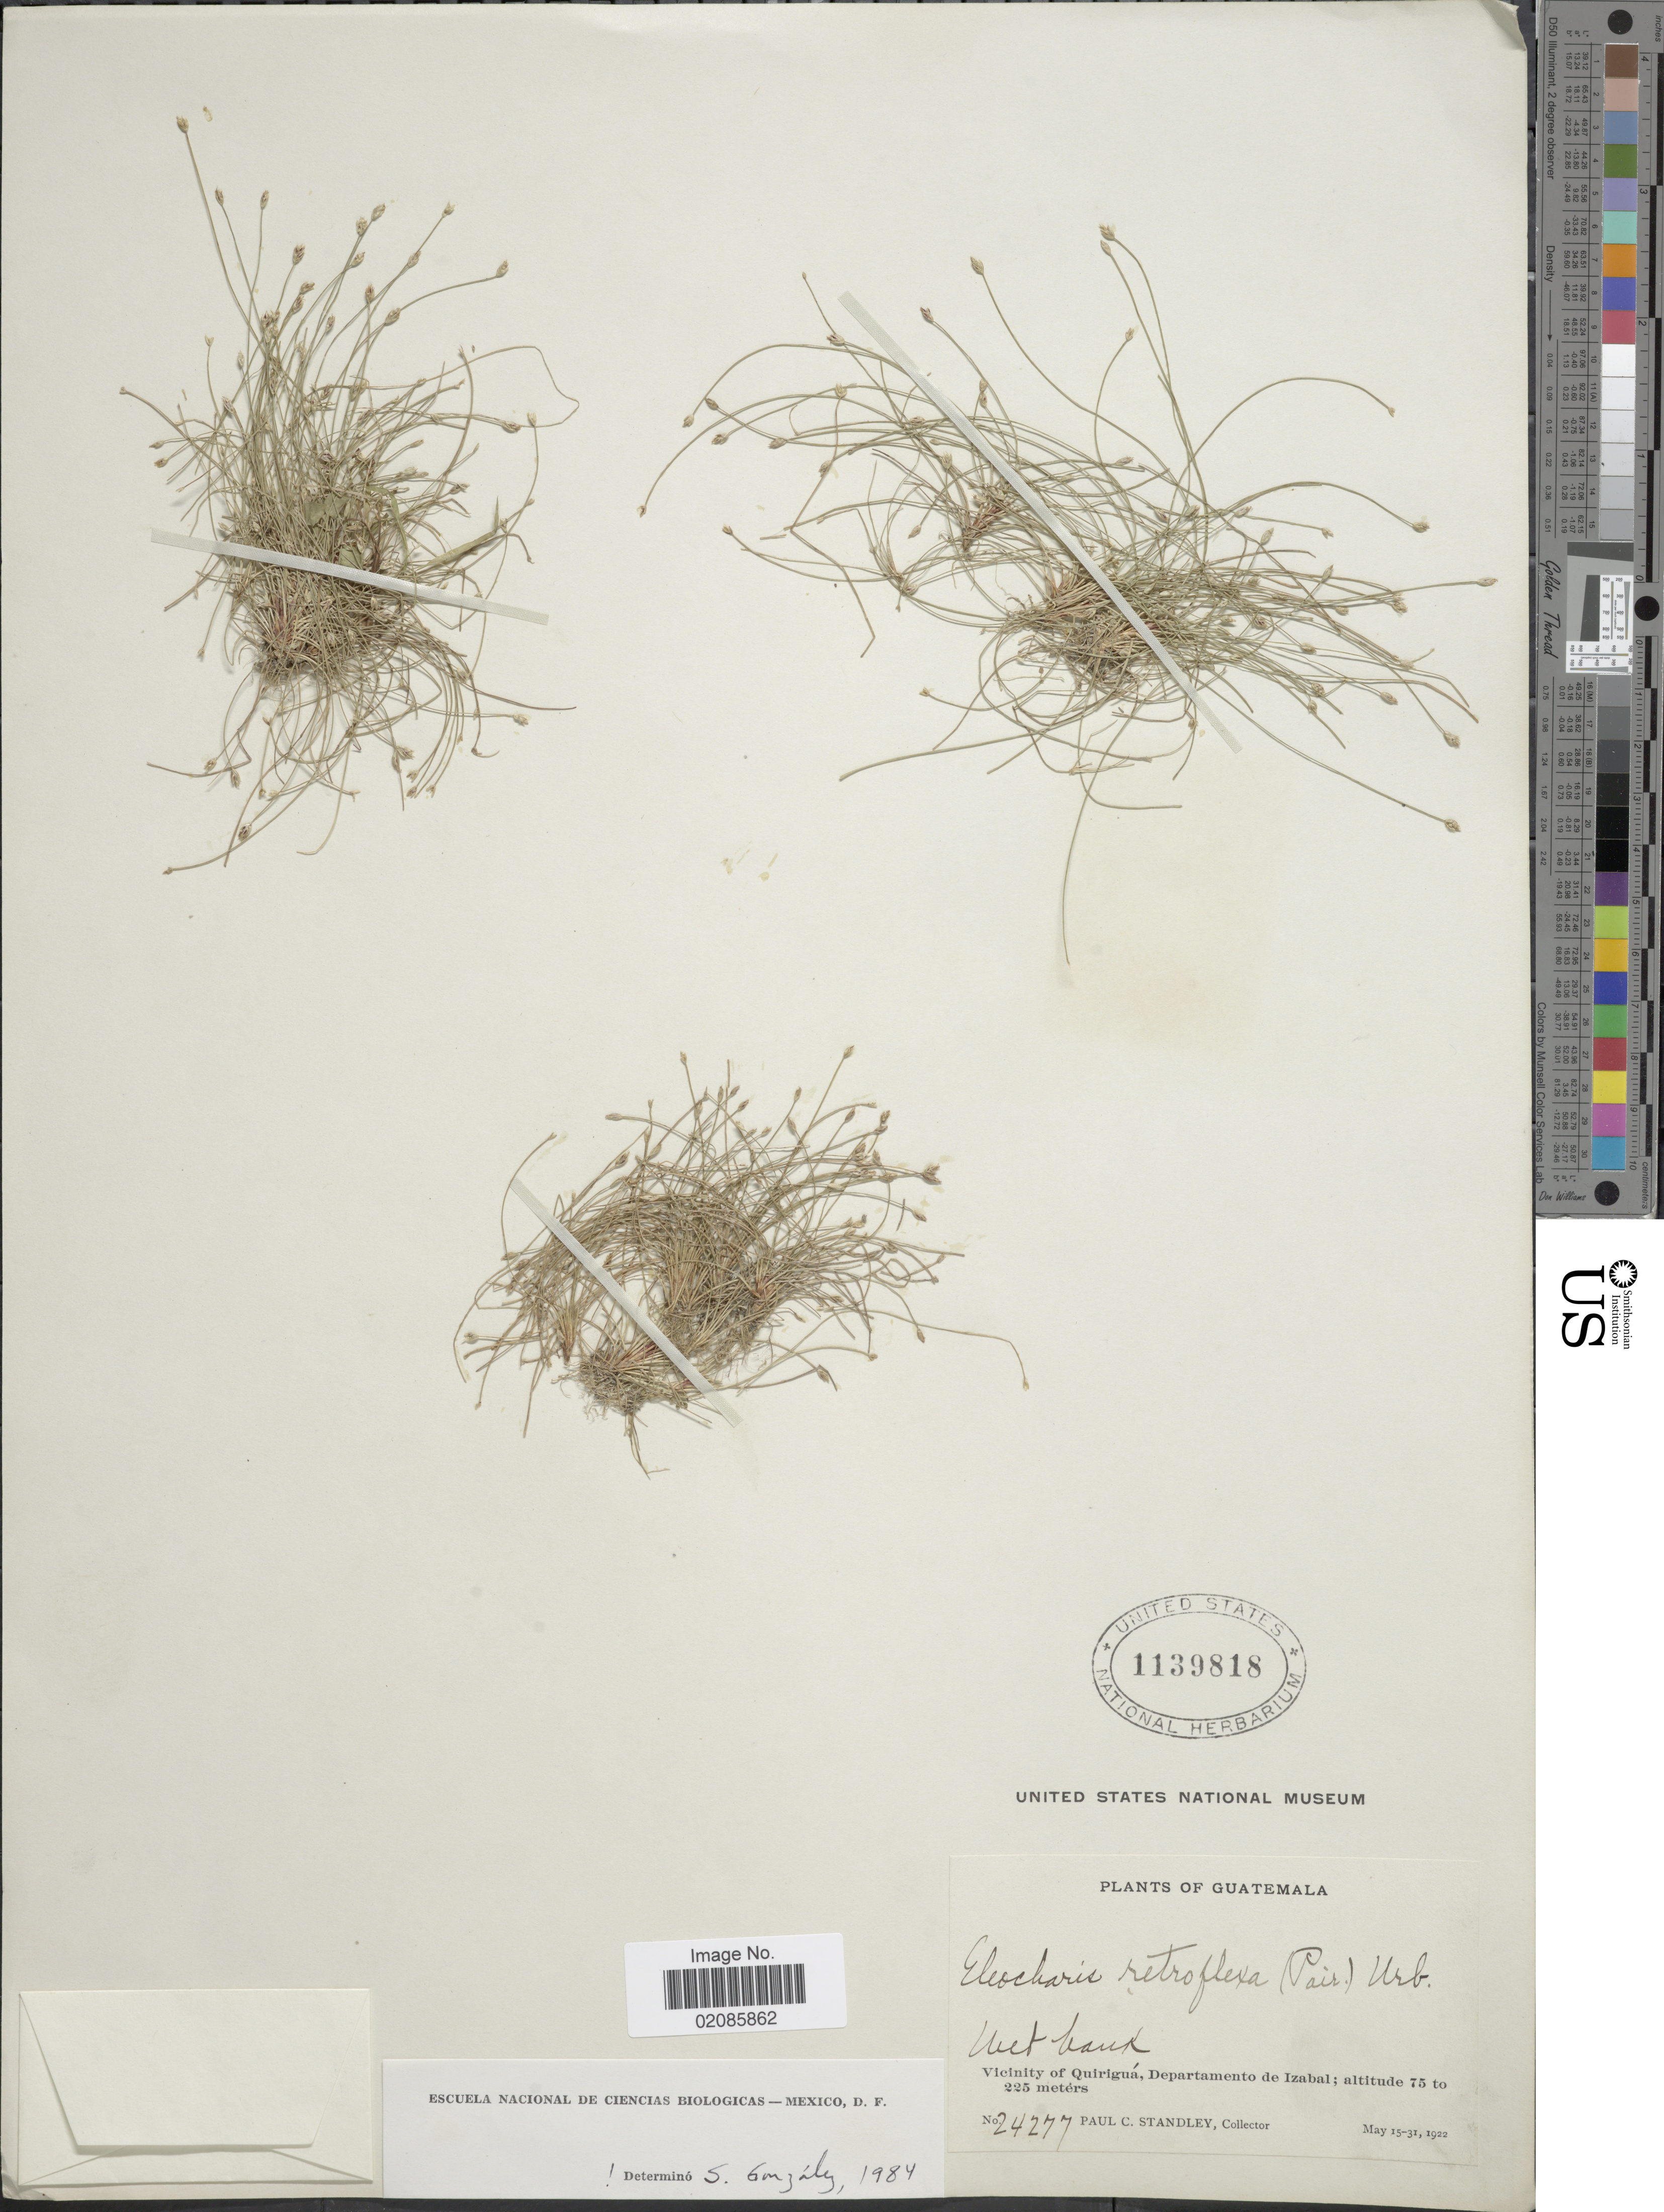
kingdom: Plantae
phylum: Tracheophyta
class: Liliopsida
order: Poales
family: Cyperaceae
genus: Eleocharis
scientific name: Eleocharis retroflexa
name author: (Poir.) Urb.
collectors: P. C. Standley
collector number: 24277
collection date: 1922-05-15/1922-05-31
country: Guatemala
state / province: Izabal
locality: Vicinity of Quiringuá, Departamento de Izabal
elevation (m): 75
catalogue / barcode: US 1139818